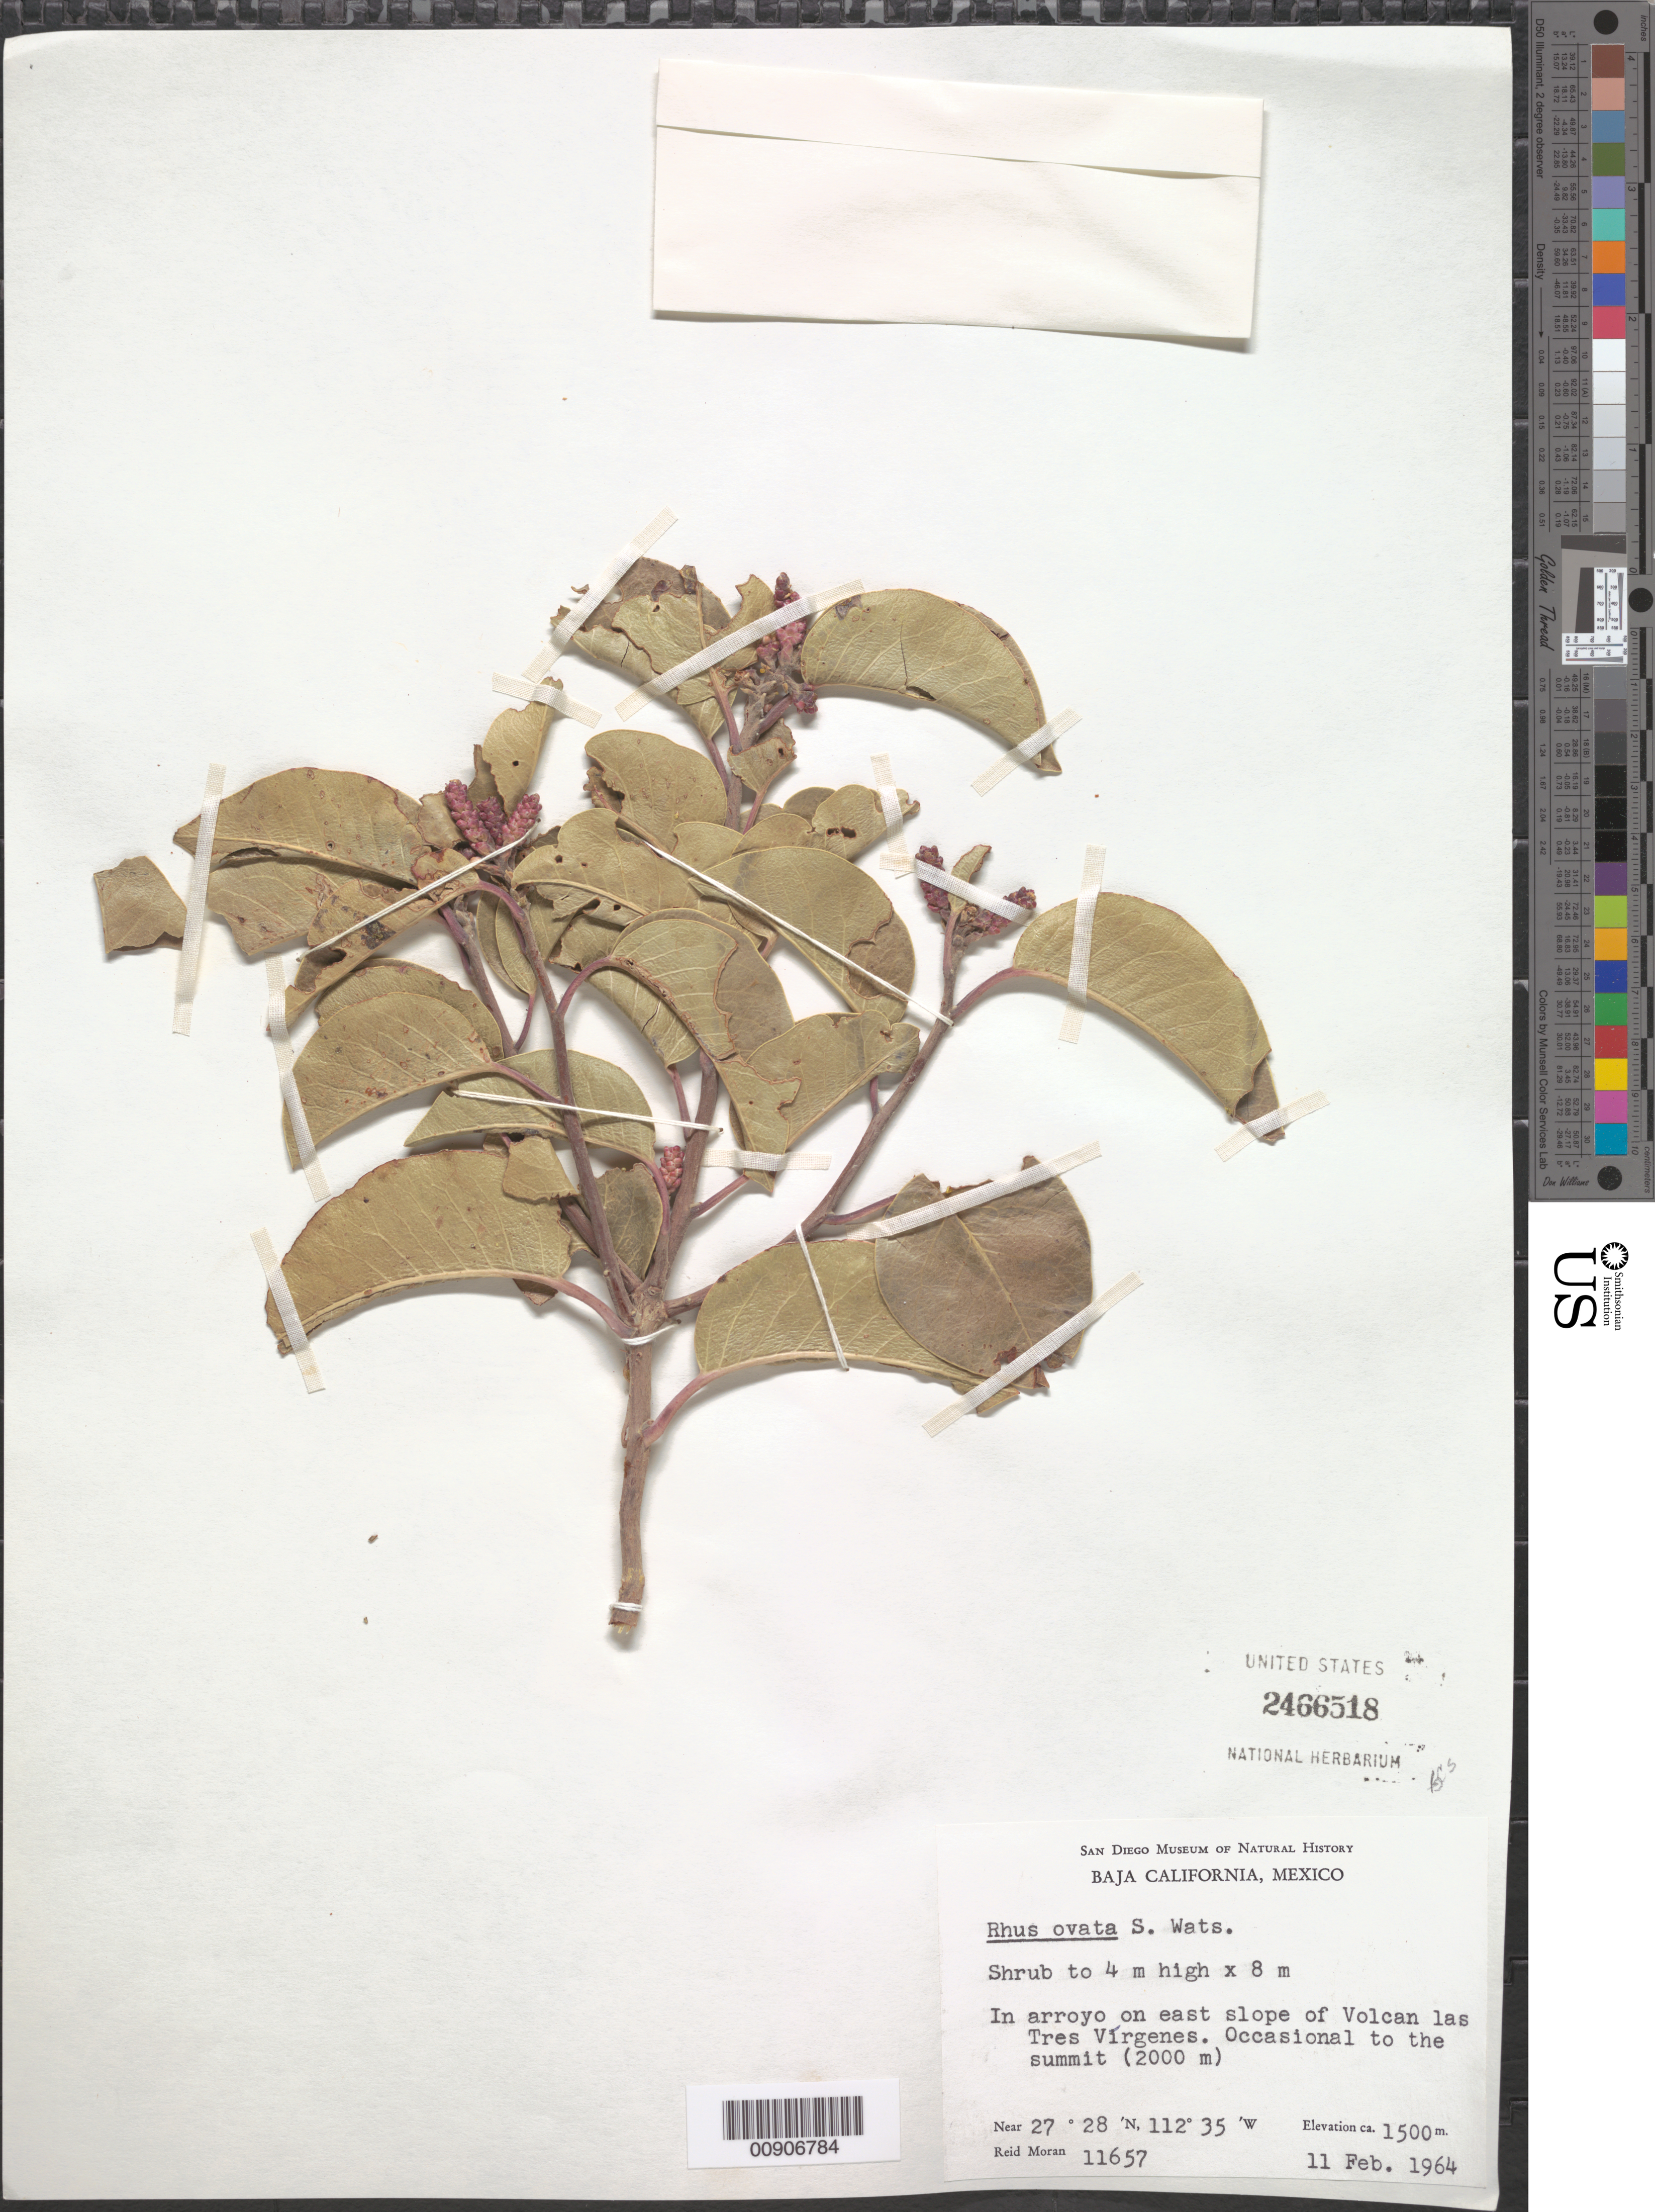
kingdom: Plantae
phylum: Tracheophyta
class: Magnoliopsida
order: Sapindales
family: Anacardiaceae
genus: Rhus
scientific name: Rhus ovata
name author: S. Watson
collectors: R. V. Moran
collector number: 11657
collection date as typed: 11 Feb 1964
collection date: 1964-02-11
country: Mexico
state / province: Baja California Sur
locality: In arroyo on east slope of Volcán Las Tres Vírgenes.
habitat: In arroyo on east slope of Volcán.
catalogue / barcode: US 2466518